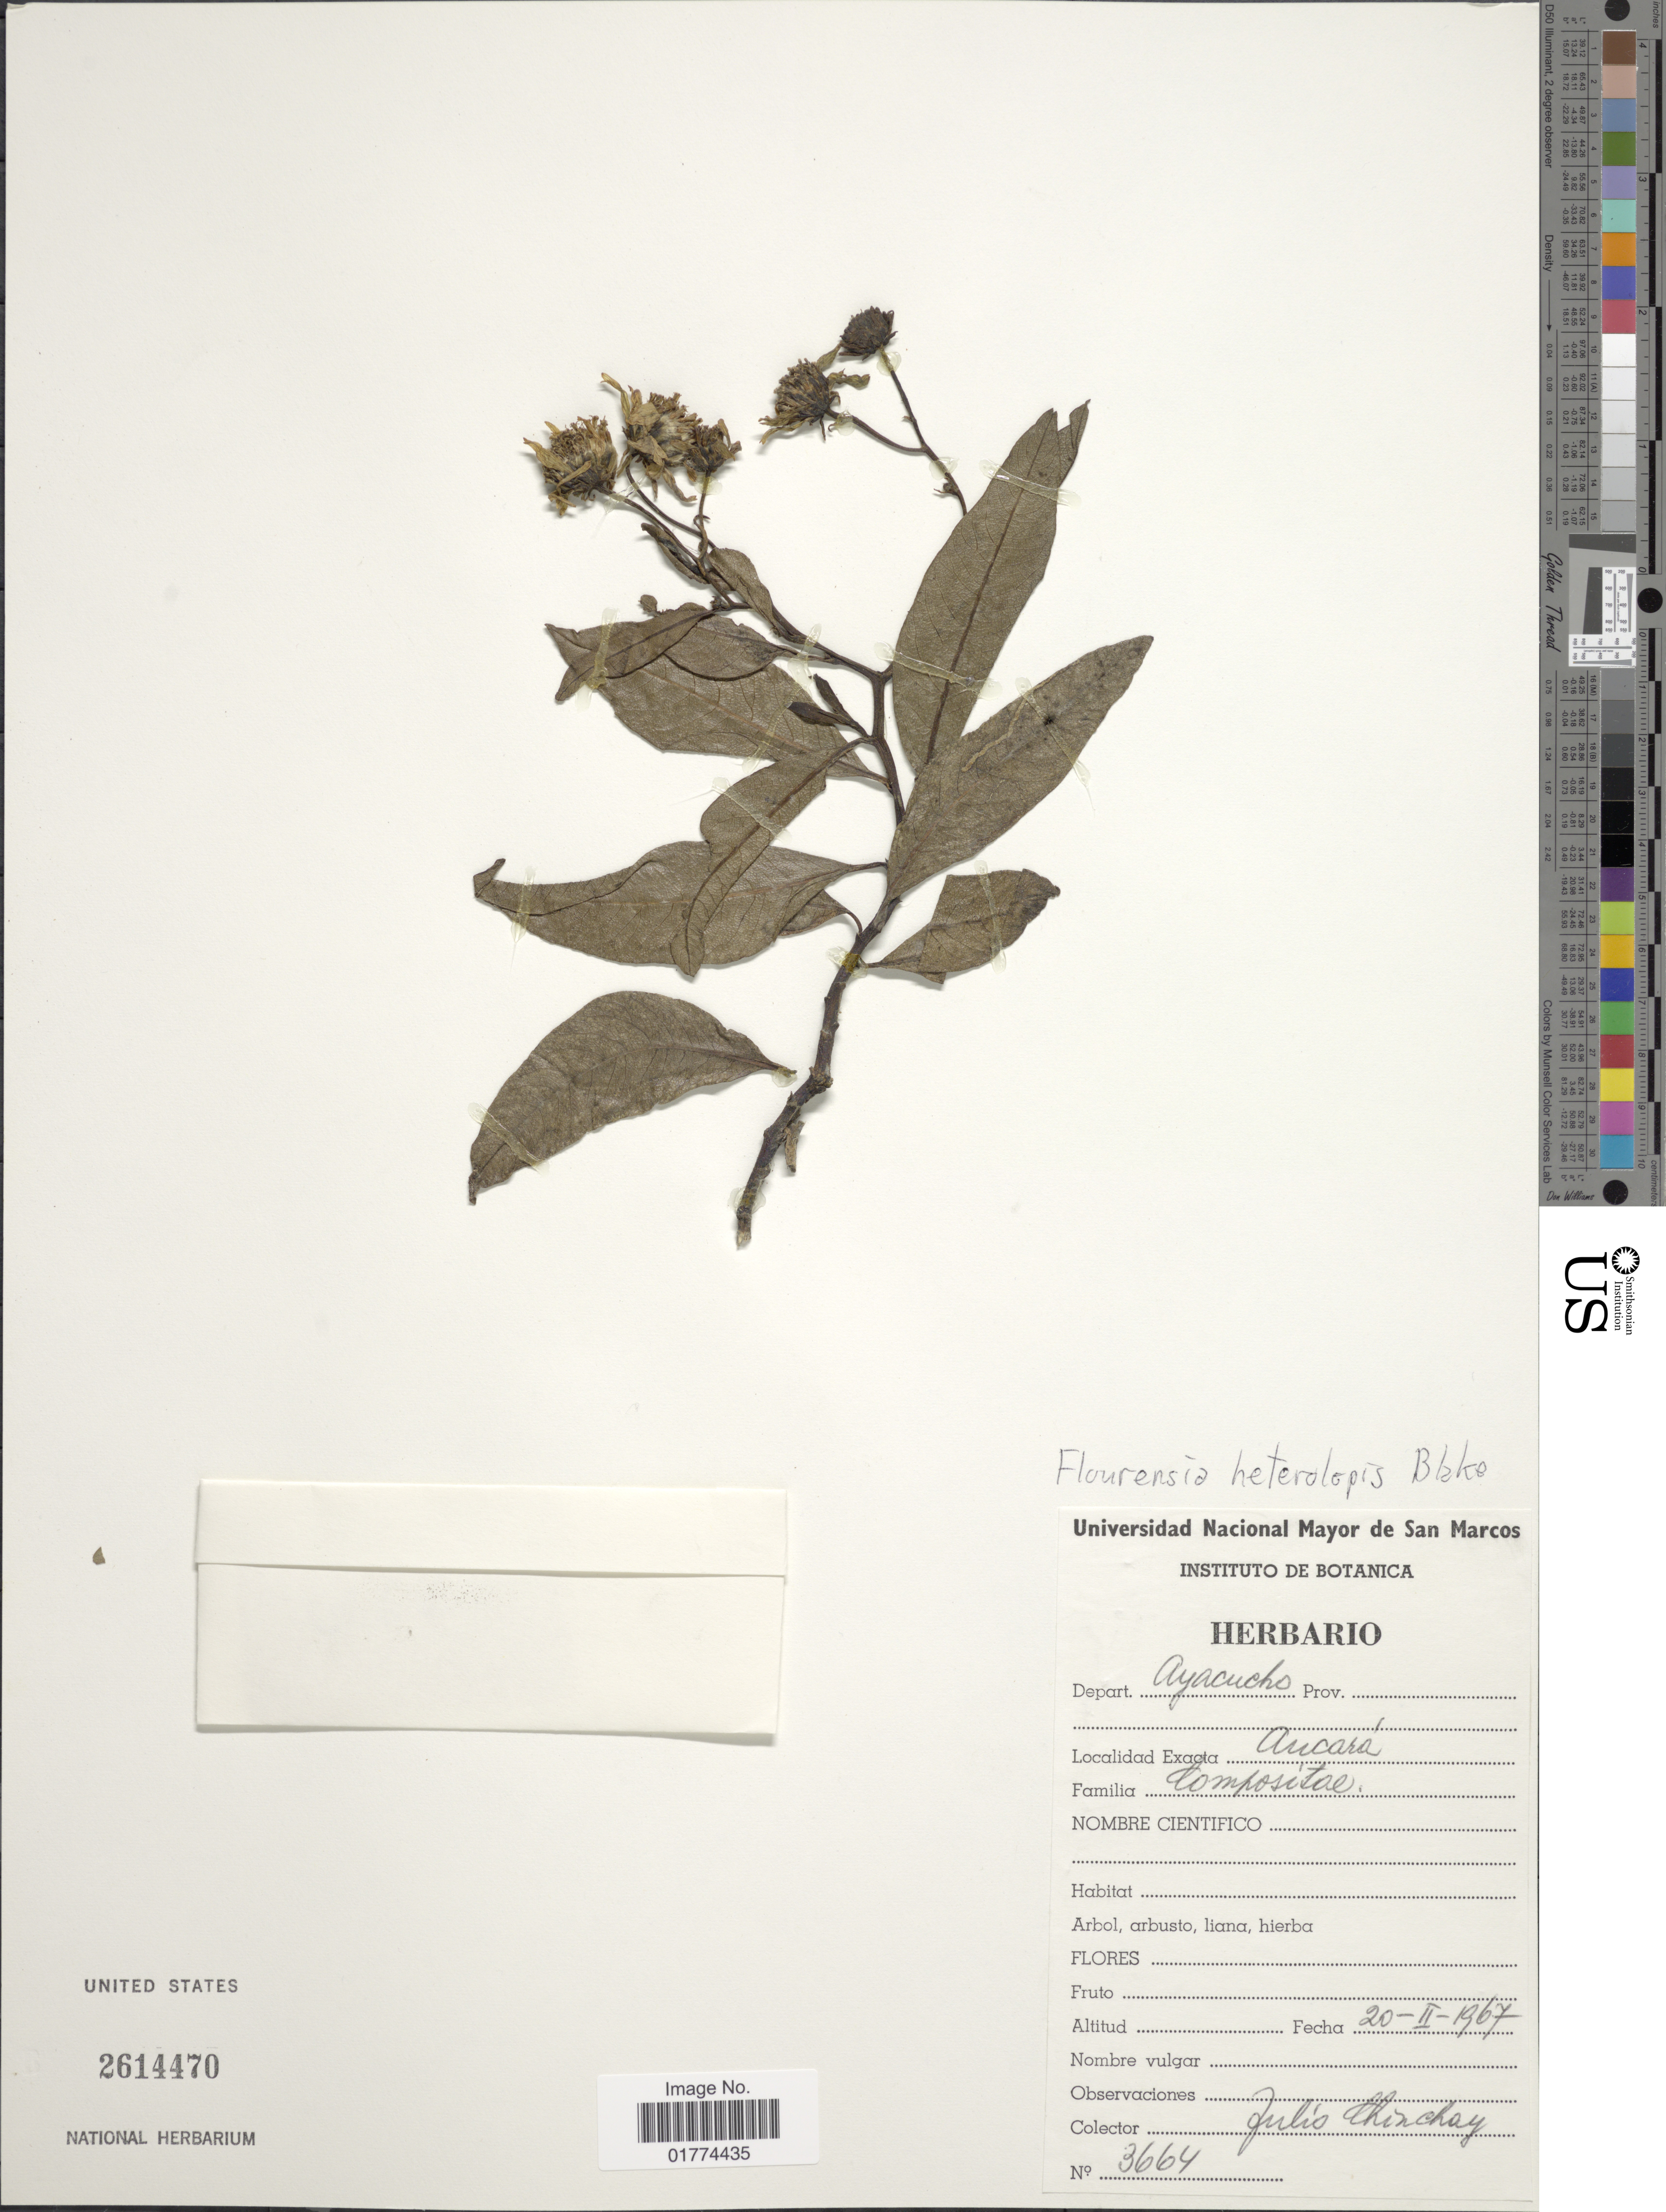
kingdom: Plantae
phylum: Tracheophyta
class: Magnoliopsida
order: Asterales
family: Asteraceae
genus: Flourensia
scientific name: Flourensia heterolepis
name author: S.F. Blake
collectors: J. Chinchay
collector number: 3664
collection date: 1967-02-20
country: Peru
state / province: Ayacucho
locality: Aucará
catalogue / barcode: US 3614470